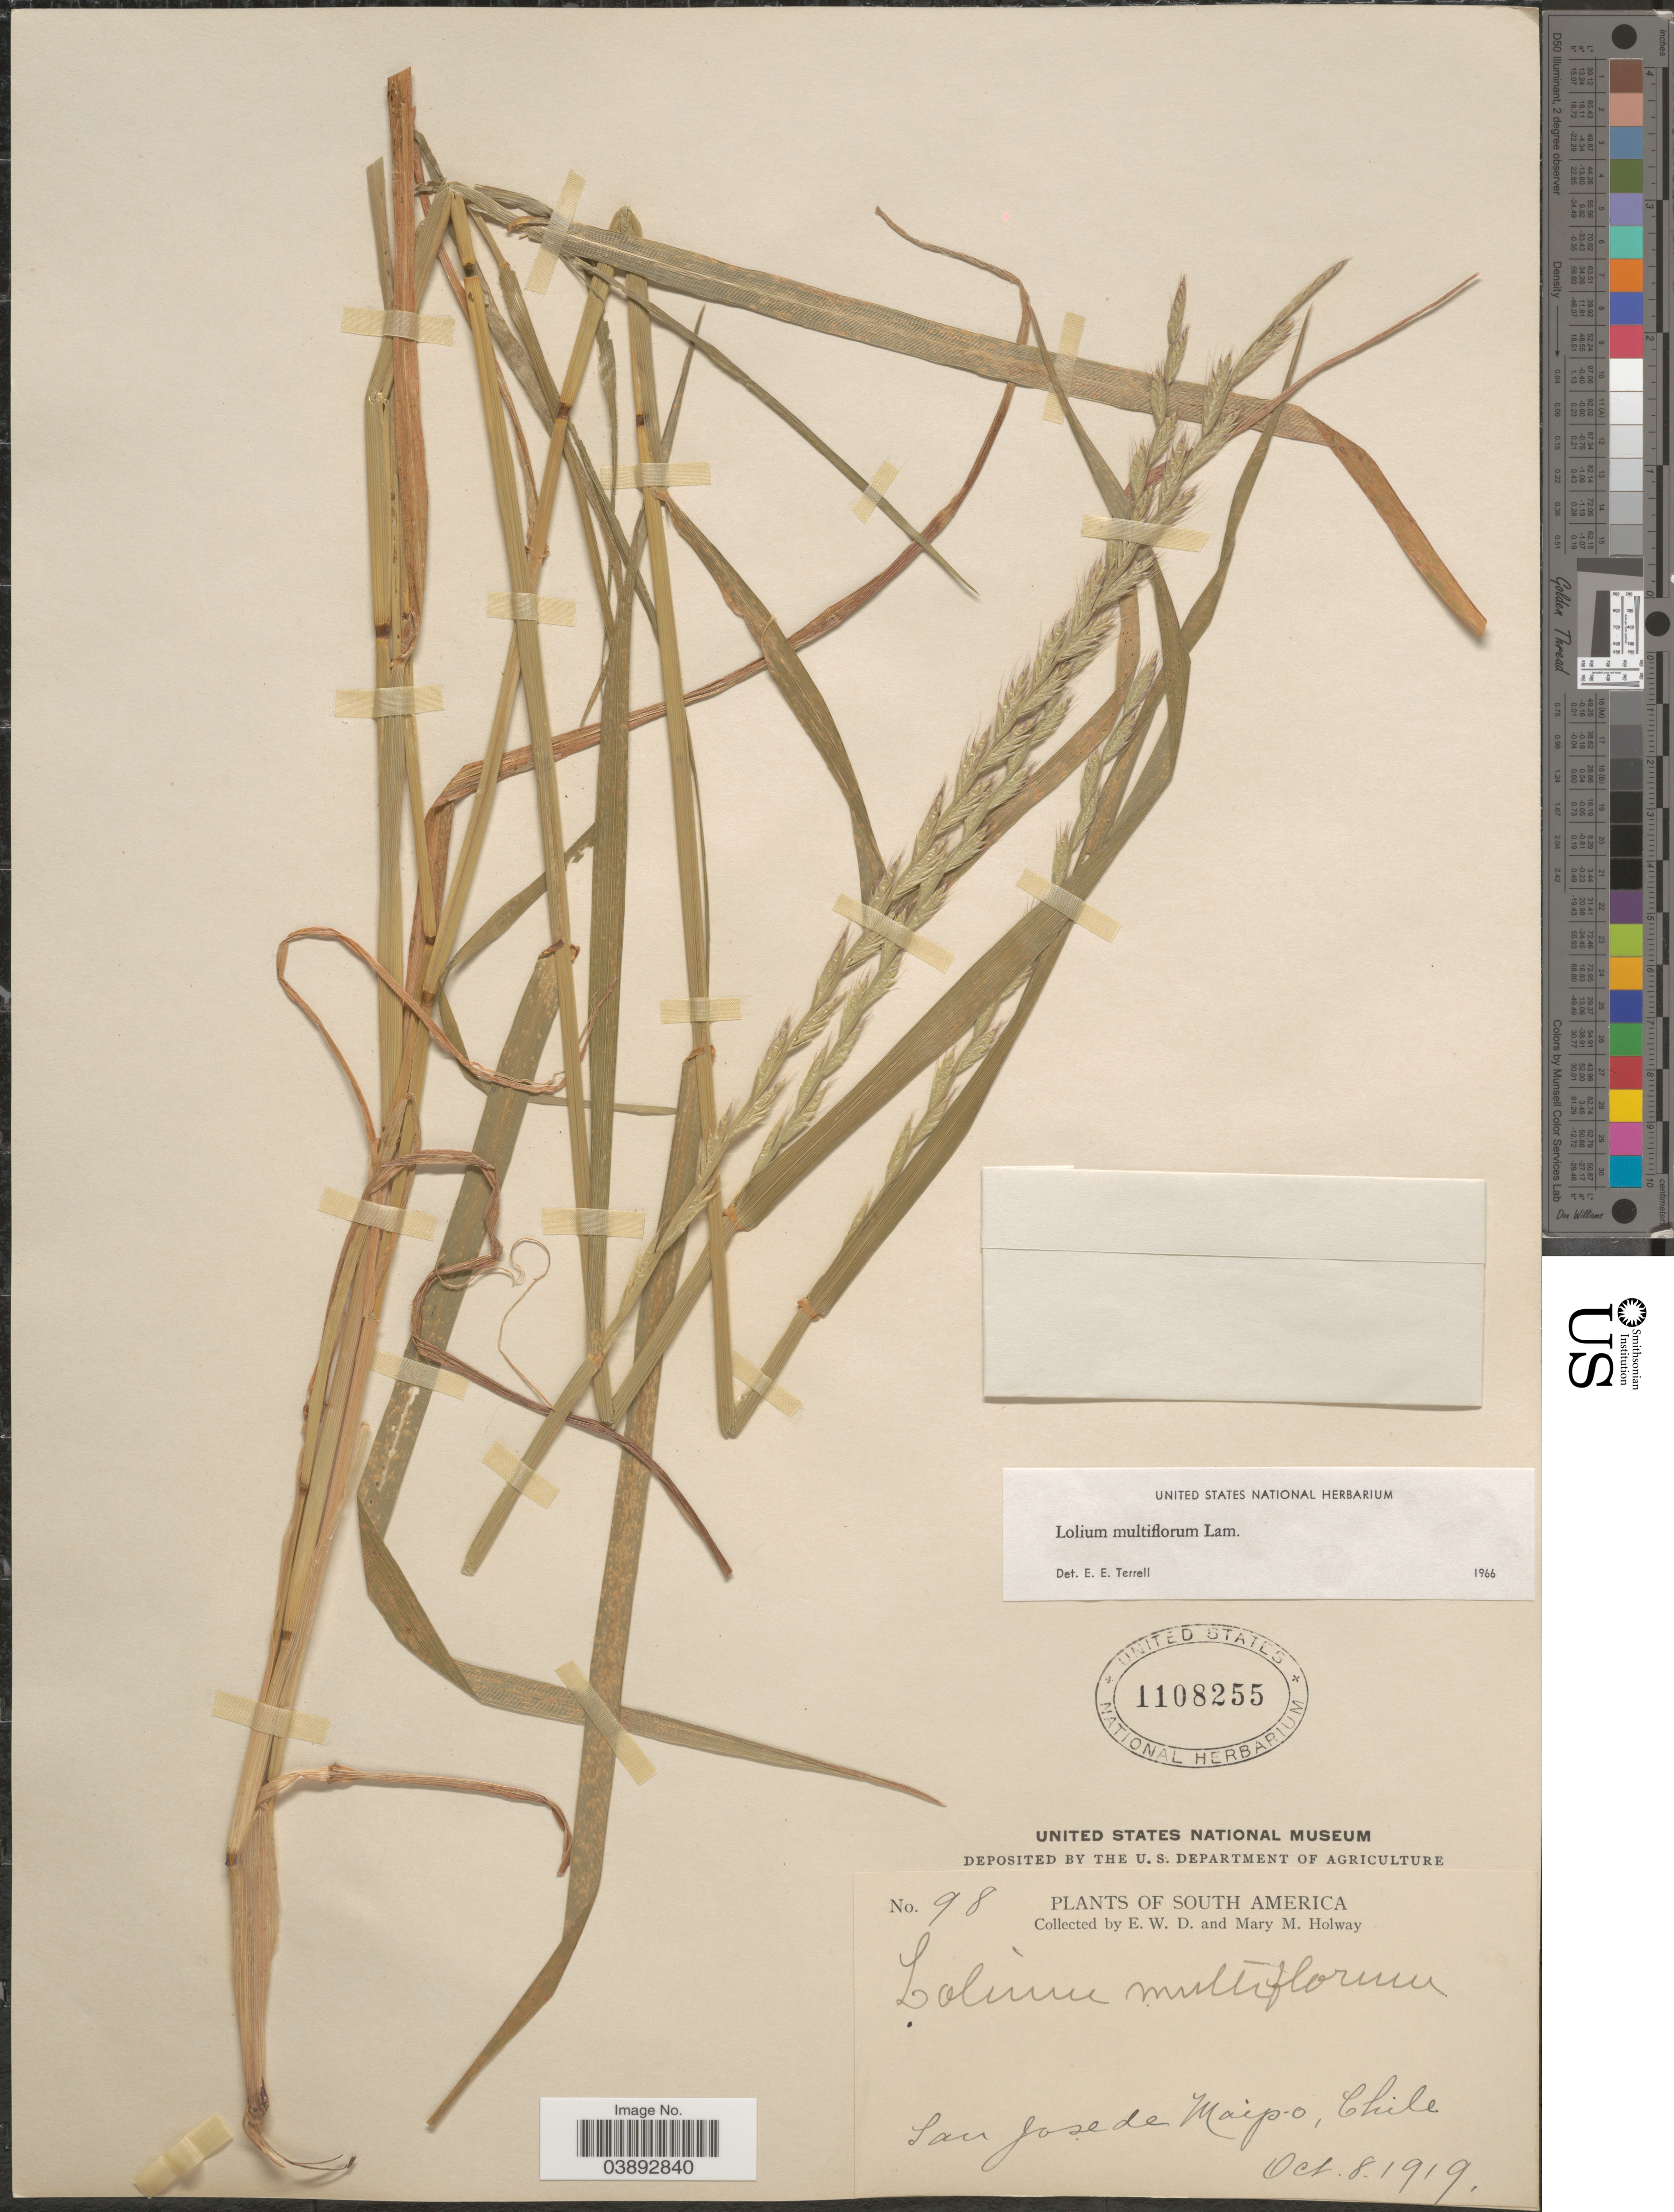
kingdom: Plantae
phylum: Tracheophyta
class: Liliopsida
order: Poales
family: Poaceae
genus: Lolium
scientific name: Lolium multiflorum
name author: Lam.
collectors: E. W. D. Holway & M. M. Holway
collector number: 98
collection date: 1919-10-08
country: Chile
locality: San Jose de Maipo.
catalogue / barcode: US 1108255